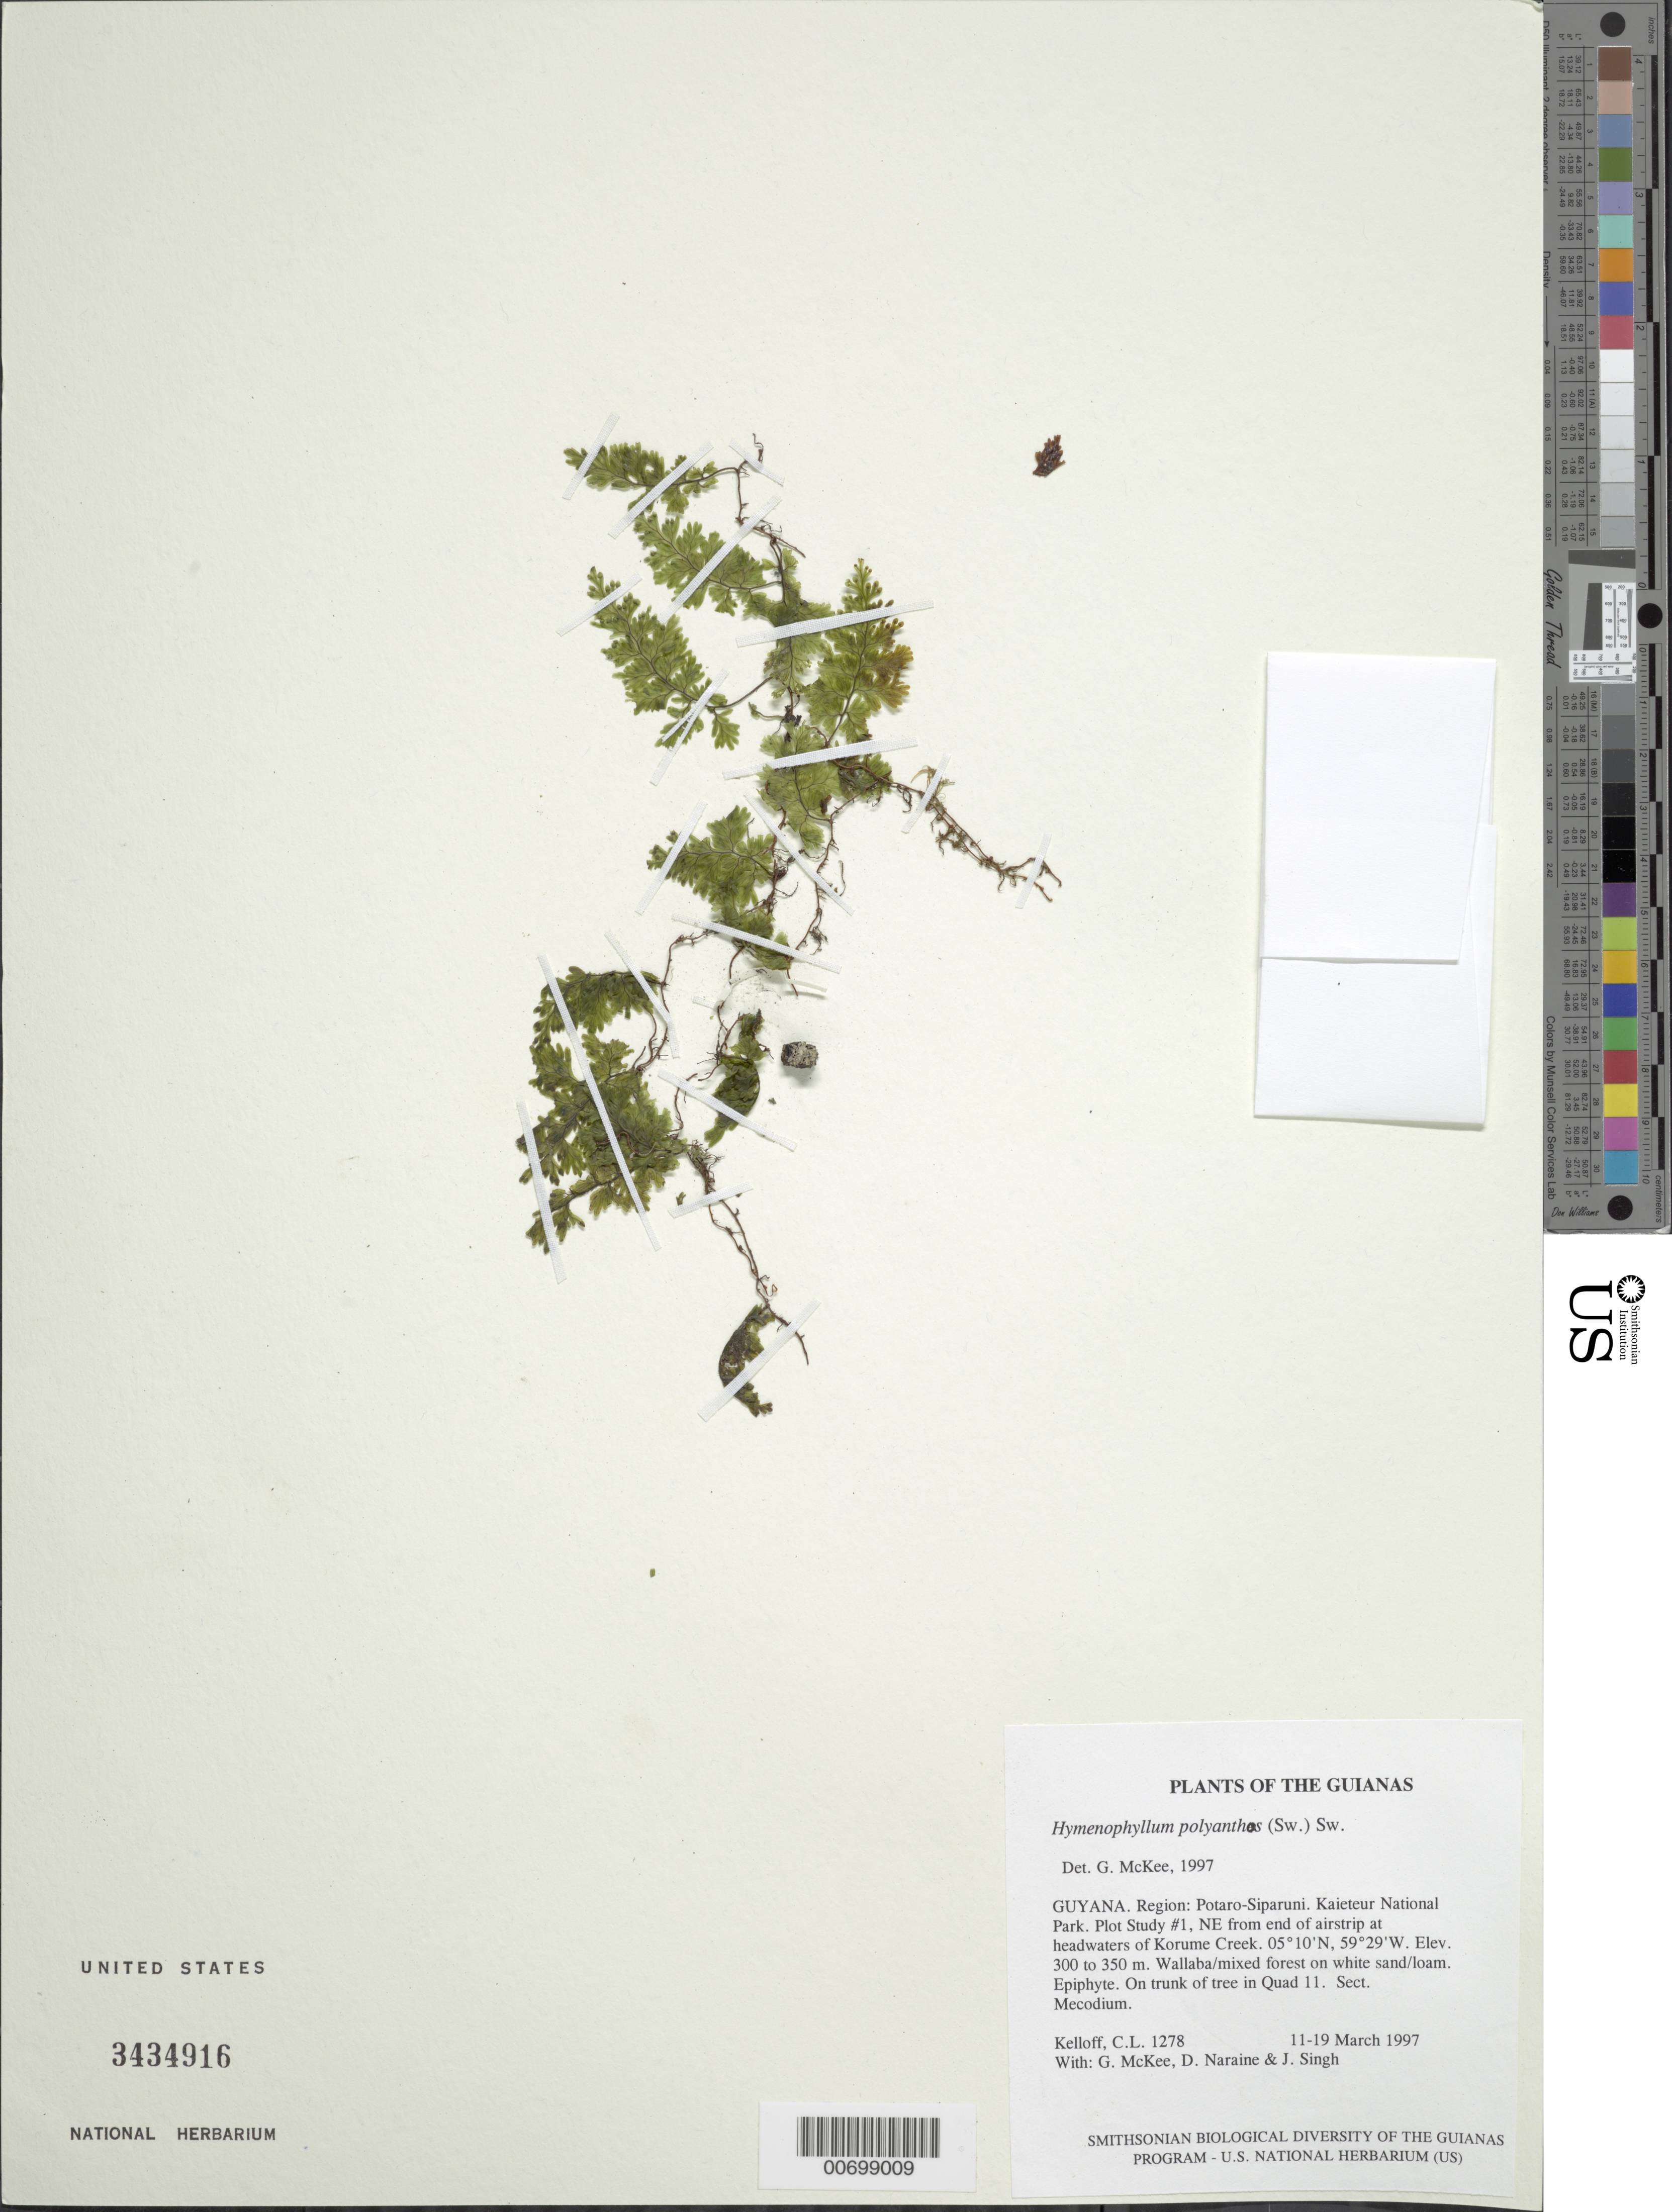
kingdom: Plantae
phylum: Tracheophyta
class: Polypodiopsida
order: Hymenophyllales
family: Hymenophyllaceae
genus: Hymenophyllum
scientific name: Hymenophyllum polyanthos var. polyanthos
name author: (Sw.) Sw.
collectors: C. L. Kelloff, G. S. McKee, D. Naraine & J. Singh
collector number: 1278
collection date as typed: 11-19 March 1997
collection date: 1997-03-11/1997-03-19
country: Guyana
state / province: Potaro-Siparuni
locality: Kaieteur National Park. Plot Study #1, NE from end of airstrip at headwaters of Korume Creek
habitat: Wallaba/mixed forest on white sand/loam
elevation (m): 300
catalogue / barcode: US 3434916